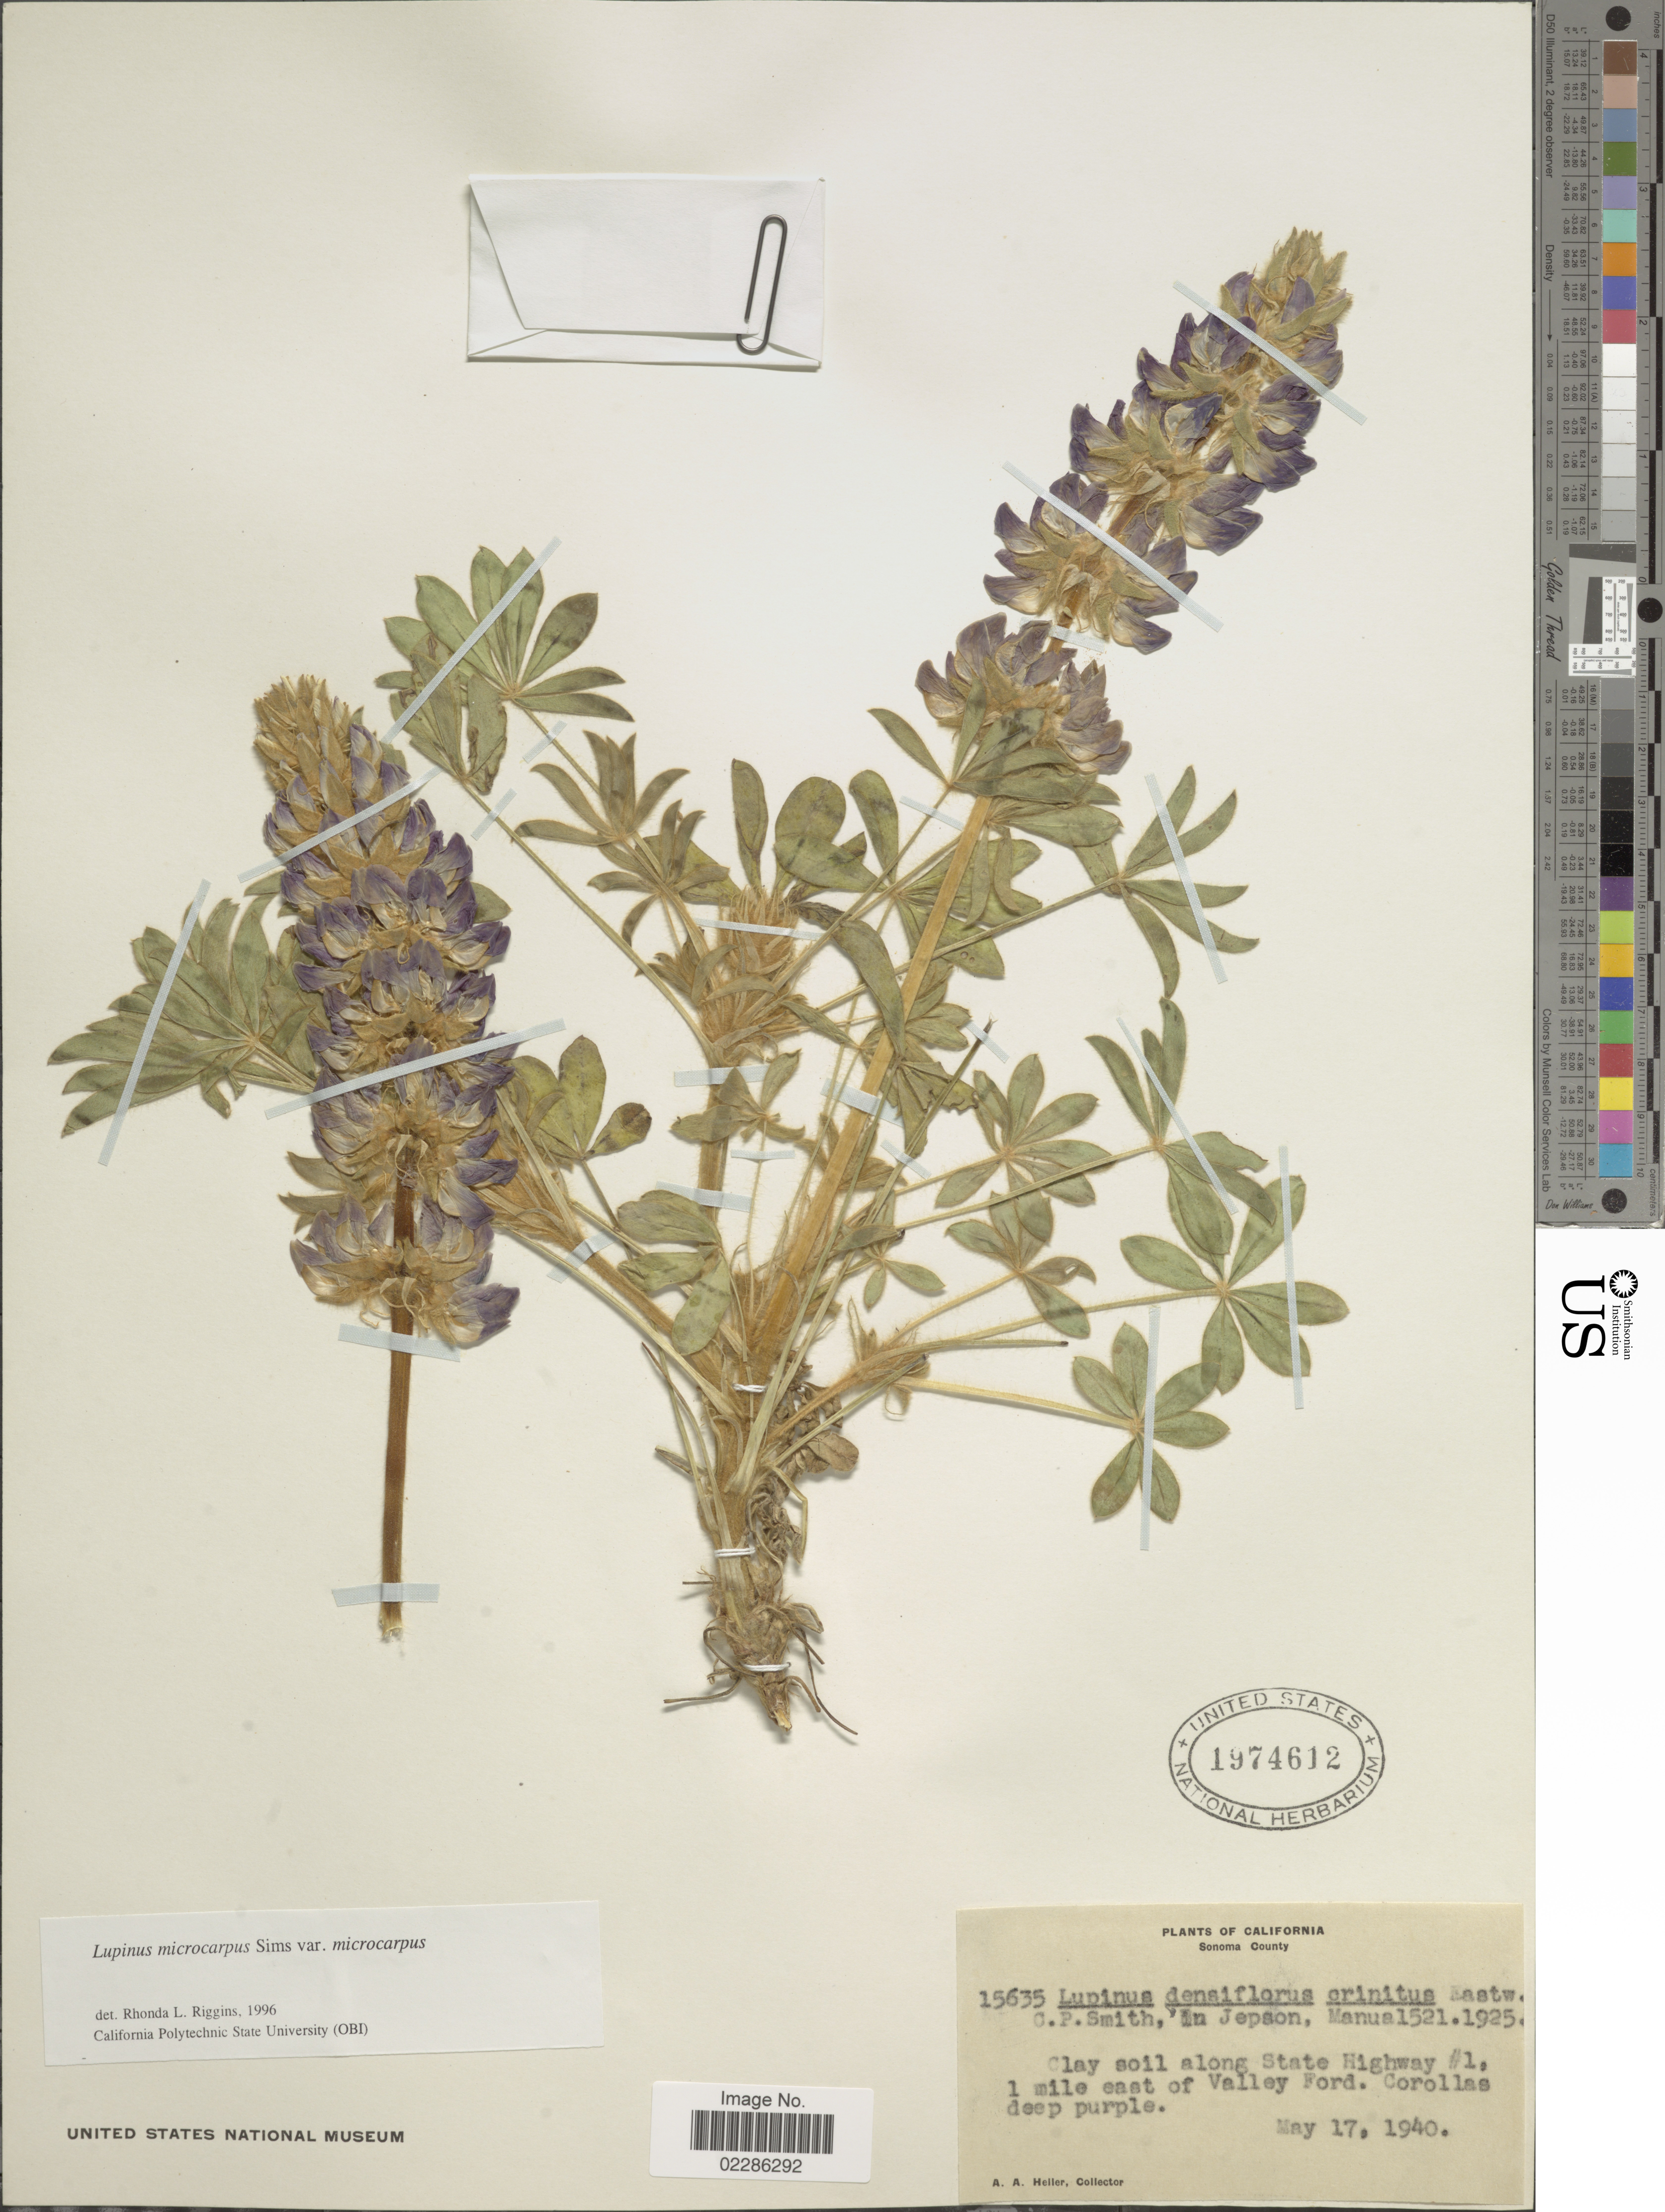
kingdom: Plantae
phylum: Tracheophyta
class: Magnoliopsida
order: Fabales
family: Fabaceae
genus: Lupinus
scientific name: Lupinus microcarpus var. microcarpus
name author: Sims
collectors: A. A. Heller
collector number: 15635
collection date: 1940-05-17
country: United States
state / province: California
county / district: Sonoma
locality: Sonoma County, Clay soil along State Highway #1, 1 mile east of Valley Ford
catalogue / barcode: US 1974612